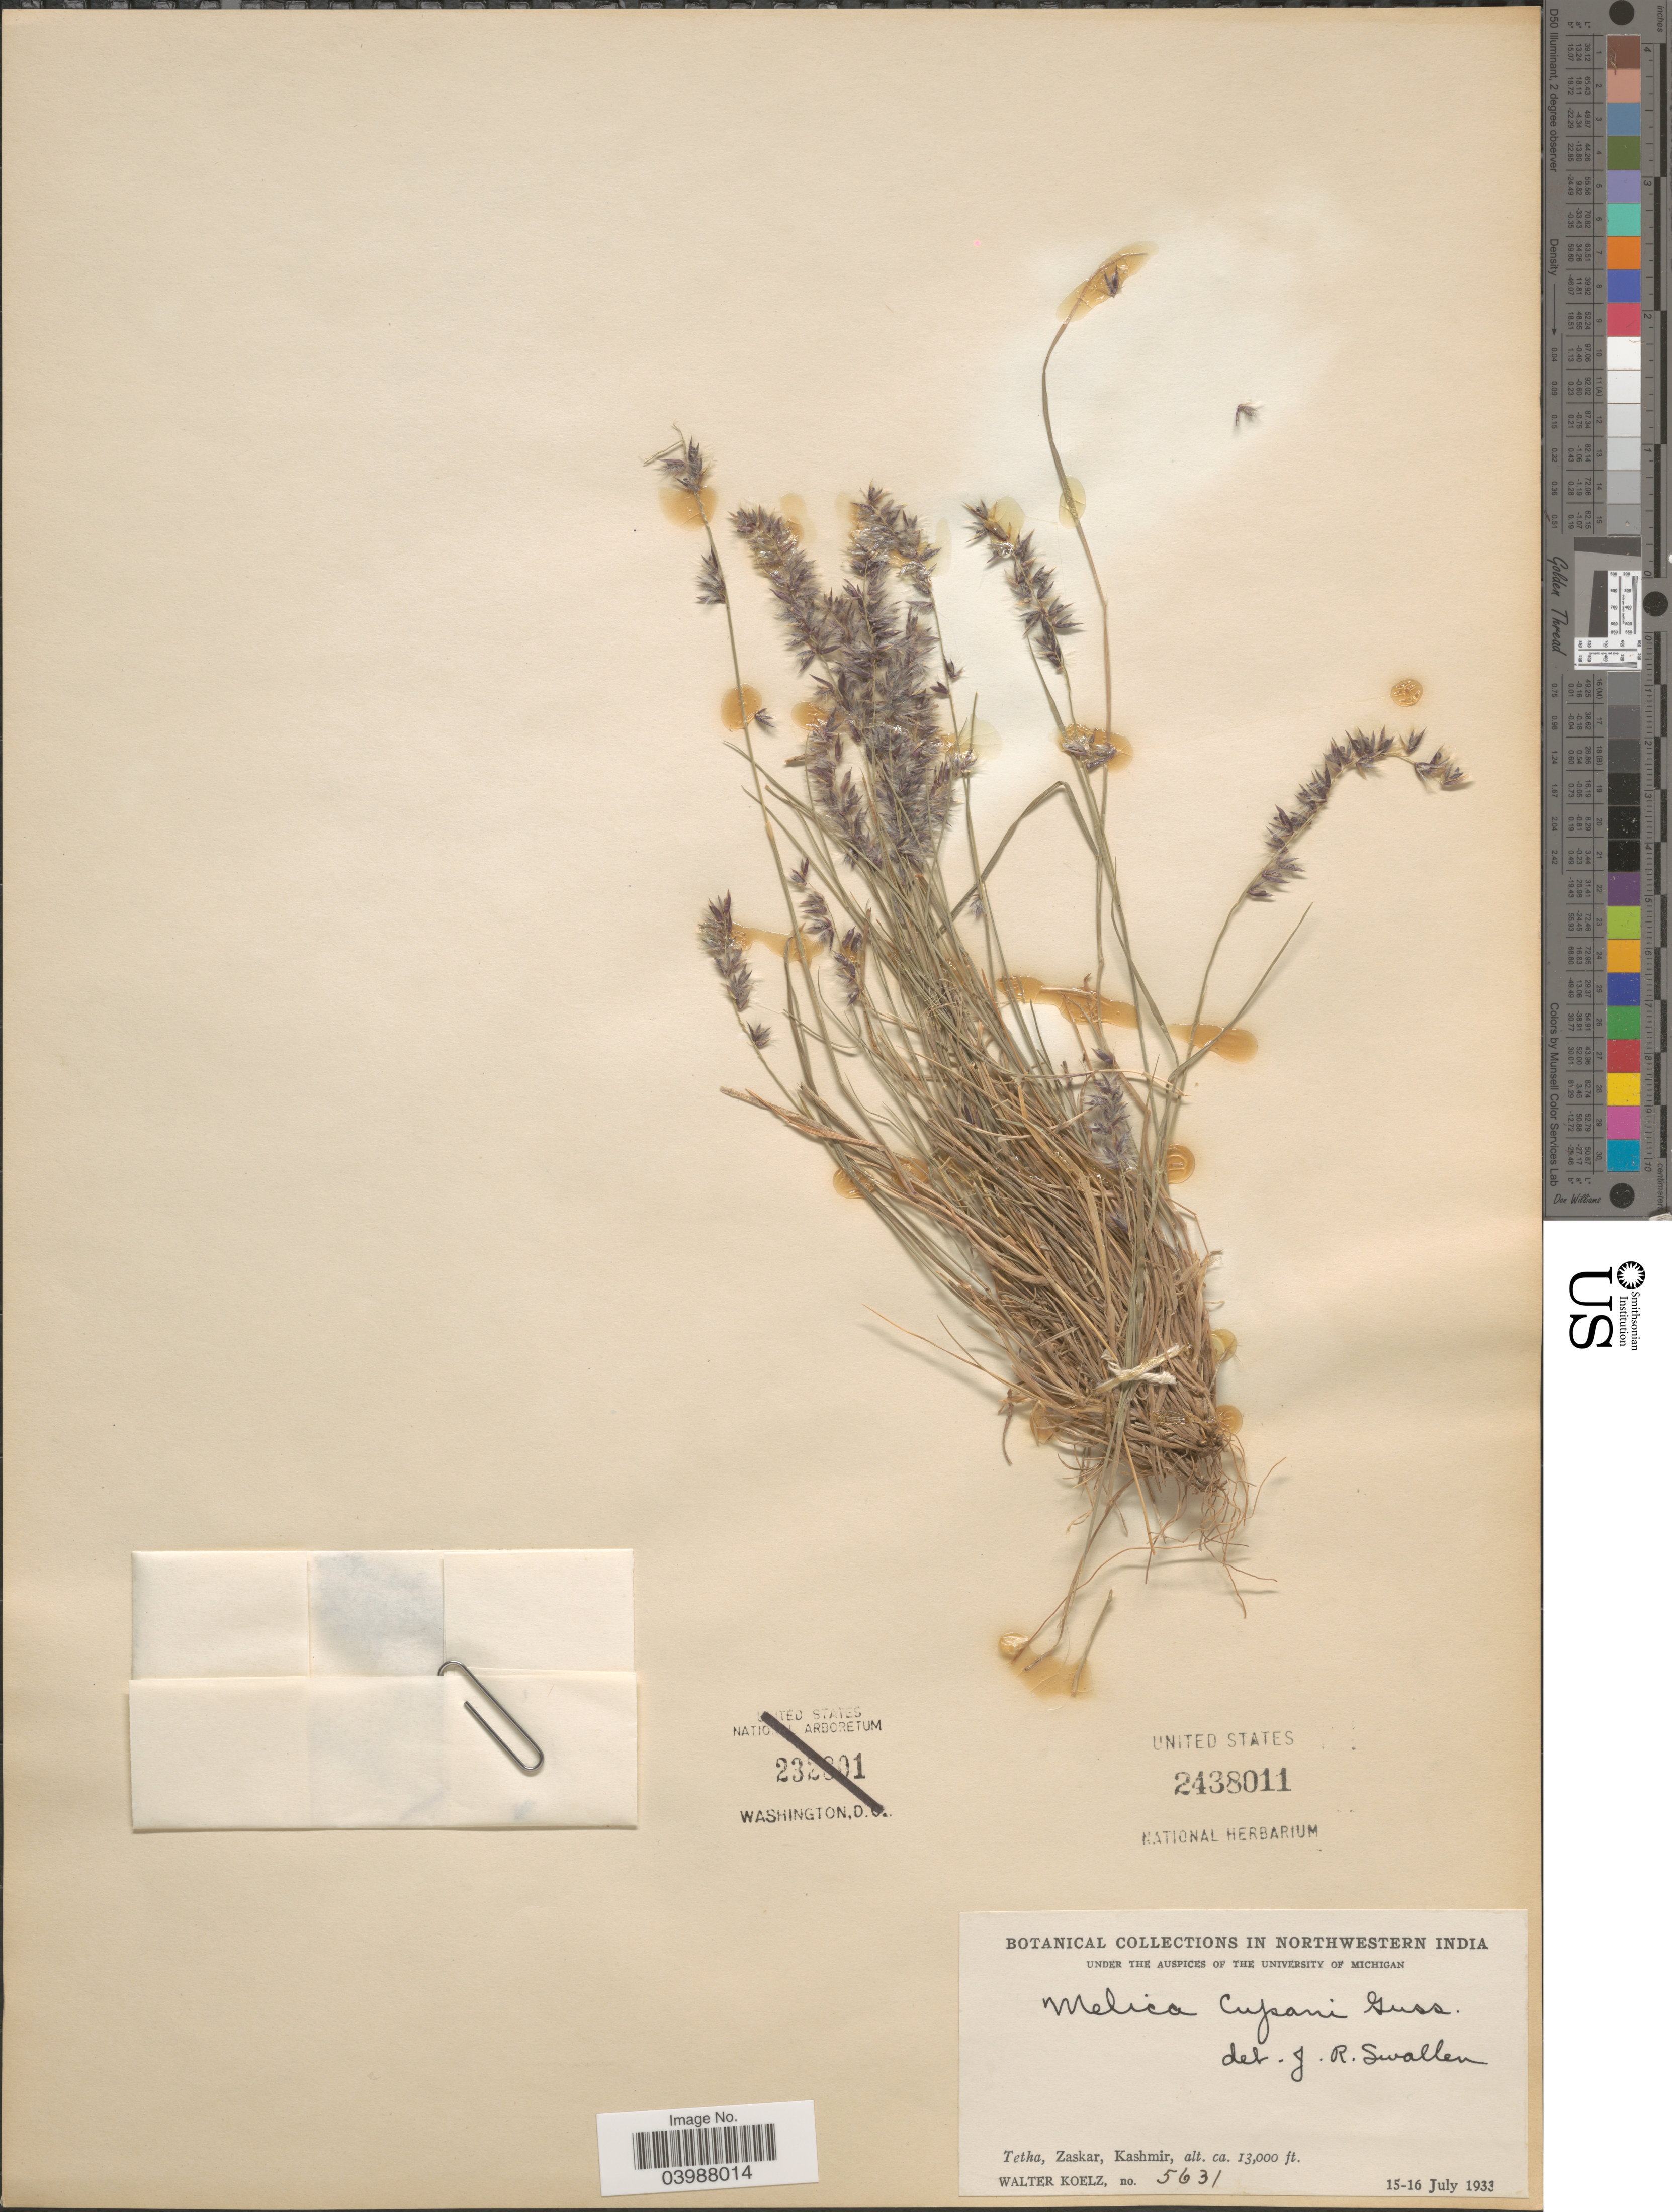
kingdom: Plantae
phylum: Tracheophyta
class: Liliopsida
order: Poales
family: Poaceae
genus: Melica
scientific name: Melica cupani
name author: Gussone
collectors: W. N. Koelz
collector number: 5631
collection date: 1933-07-15/1933-07-16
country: India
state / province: Jammu and Kashmir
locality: Northwestern India. Tetha, Zaskar, Kashmir.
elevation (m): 3962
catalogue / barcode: US 2438011